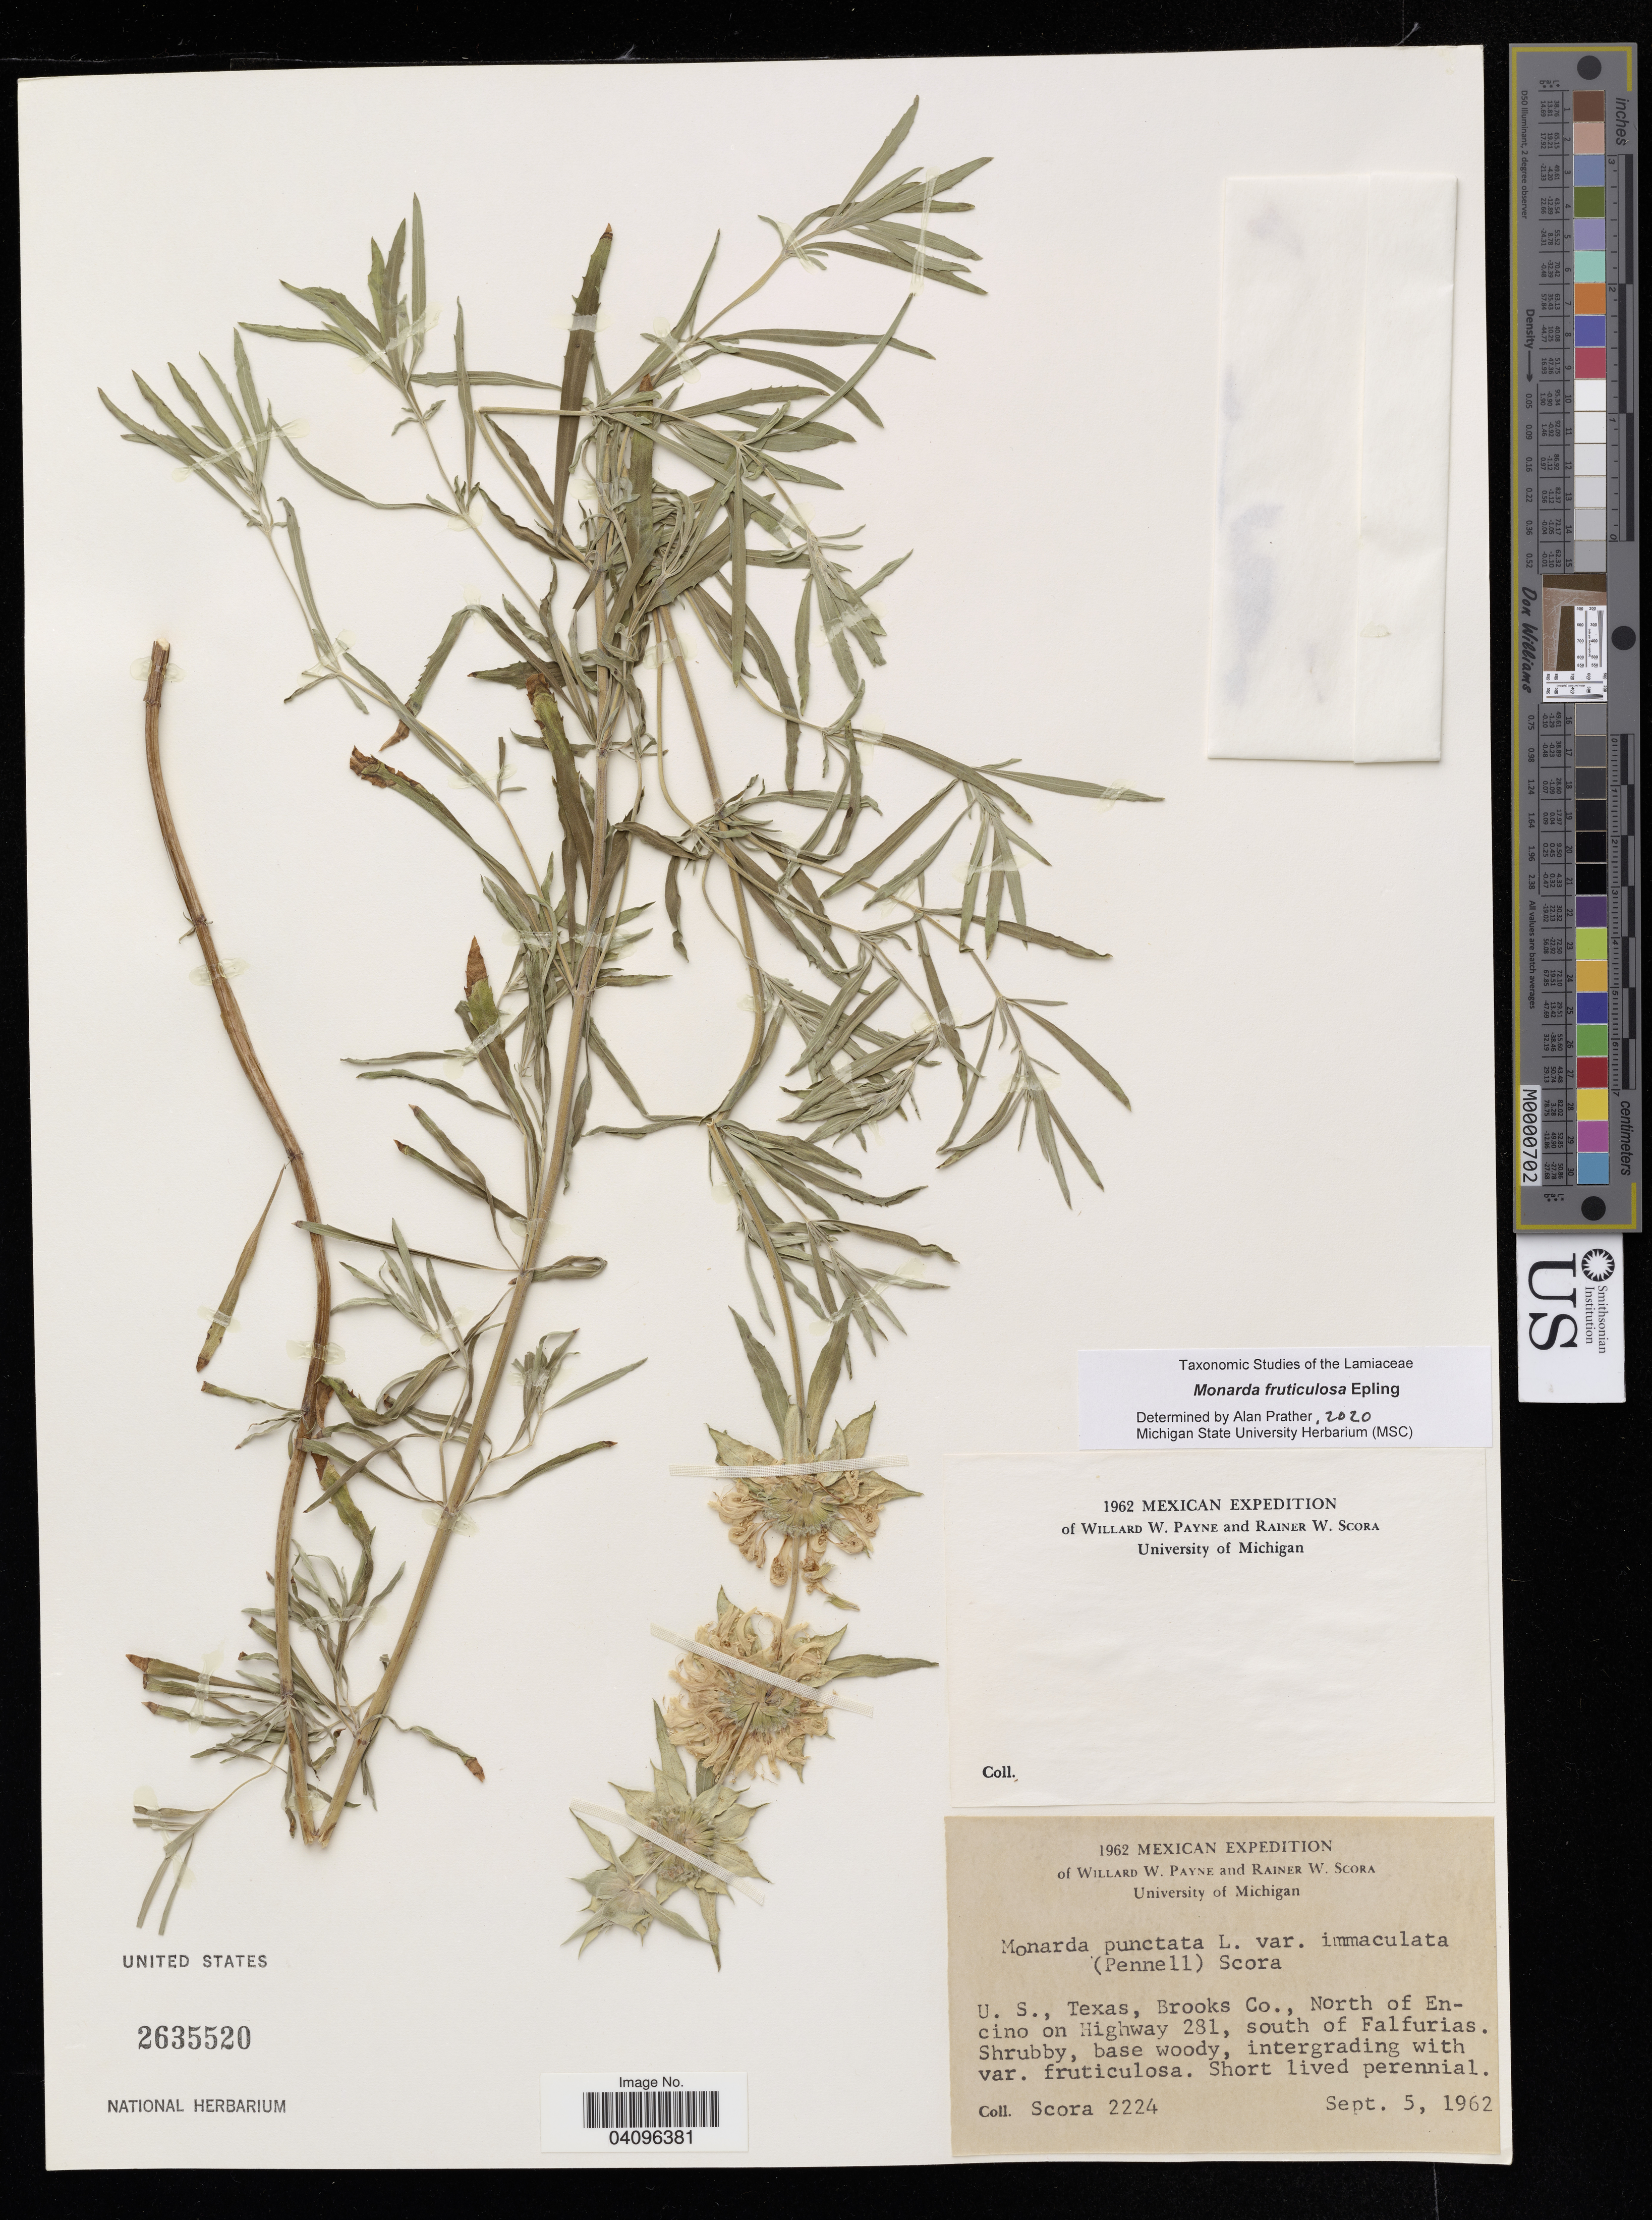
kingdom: Plantae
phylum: Tracheophyta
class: Magnoliopsida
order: Lamiales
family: Lamiaceae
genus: Monarda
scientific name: Monarda fruticulosa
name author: Epling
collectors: R. Scora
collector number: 222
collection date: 1962-09-05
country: United States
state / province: Texas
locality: Brooks Co., North of Encino on Highway 281, south of Falfurias.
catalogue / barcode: US 2635520